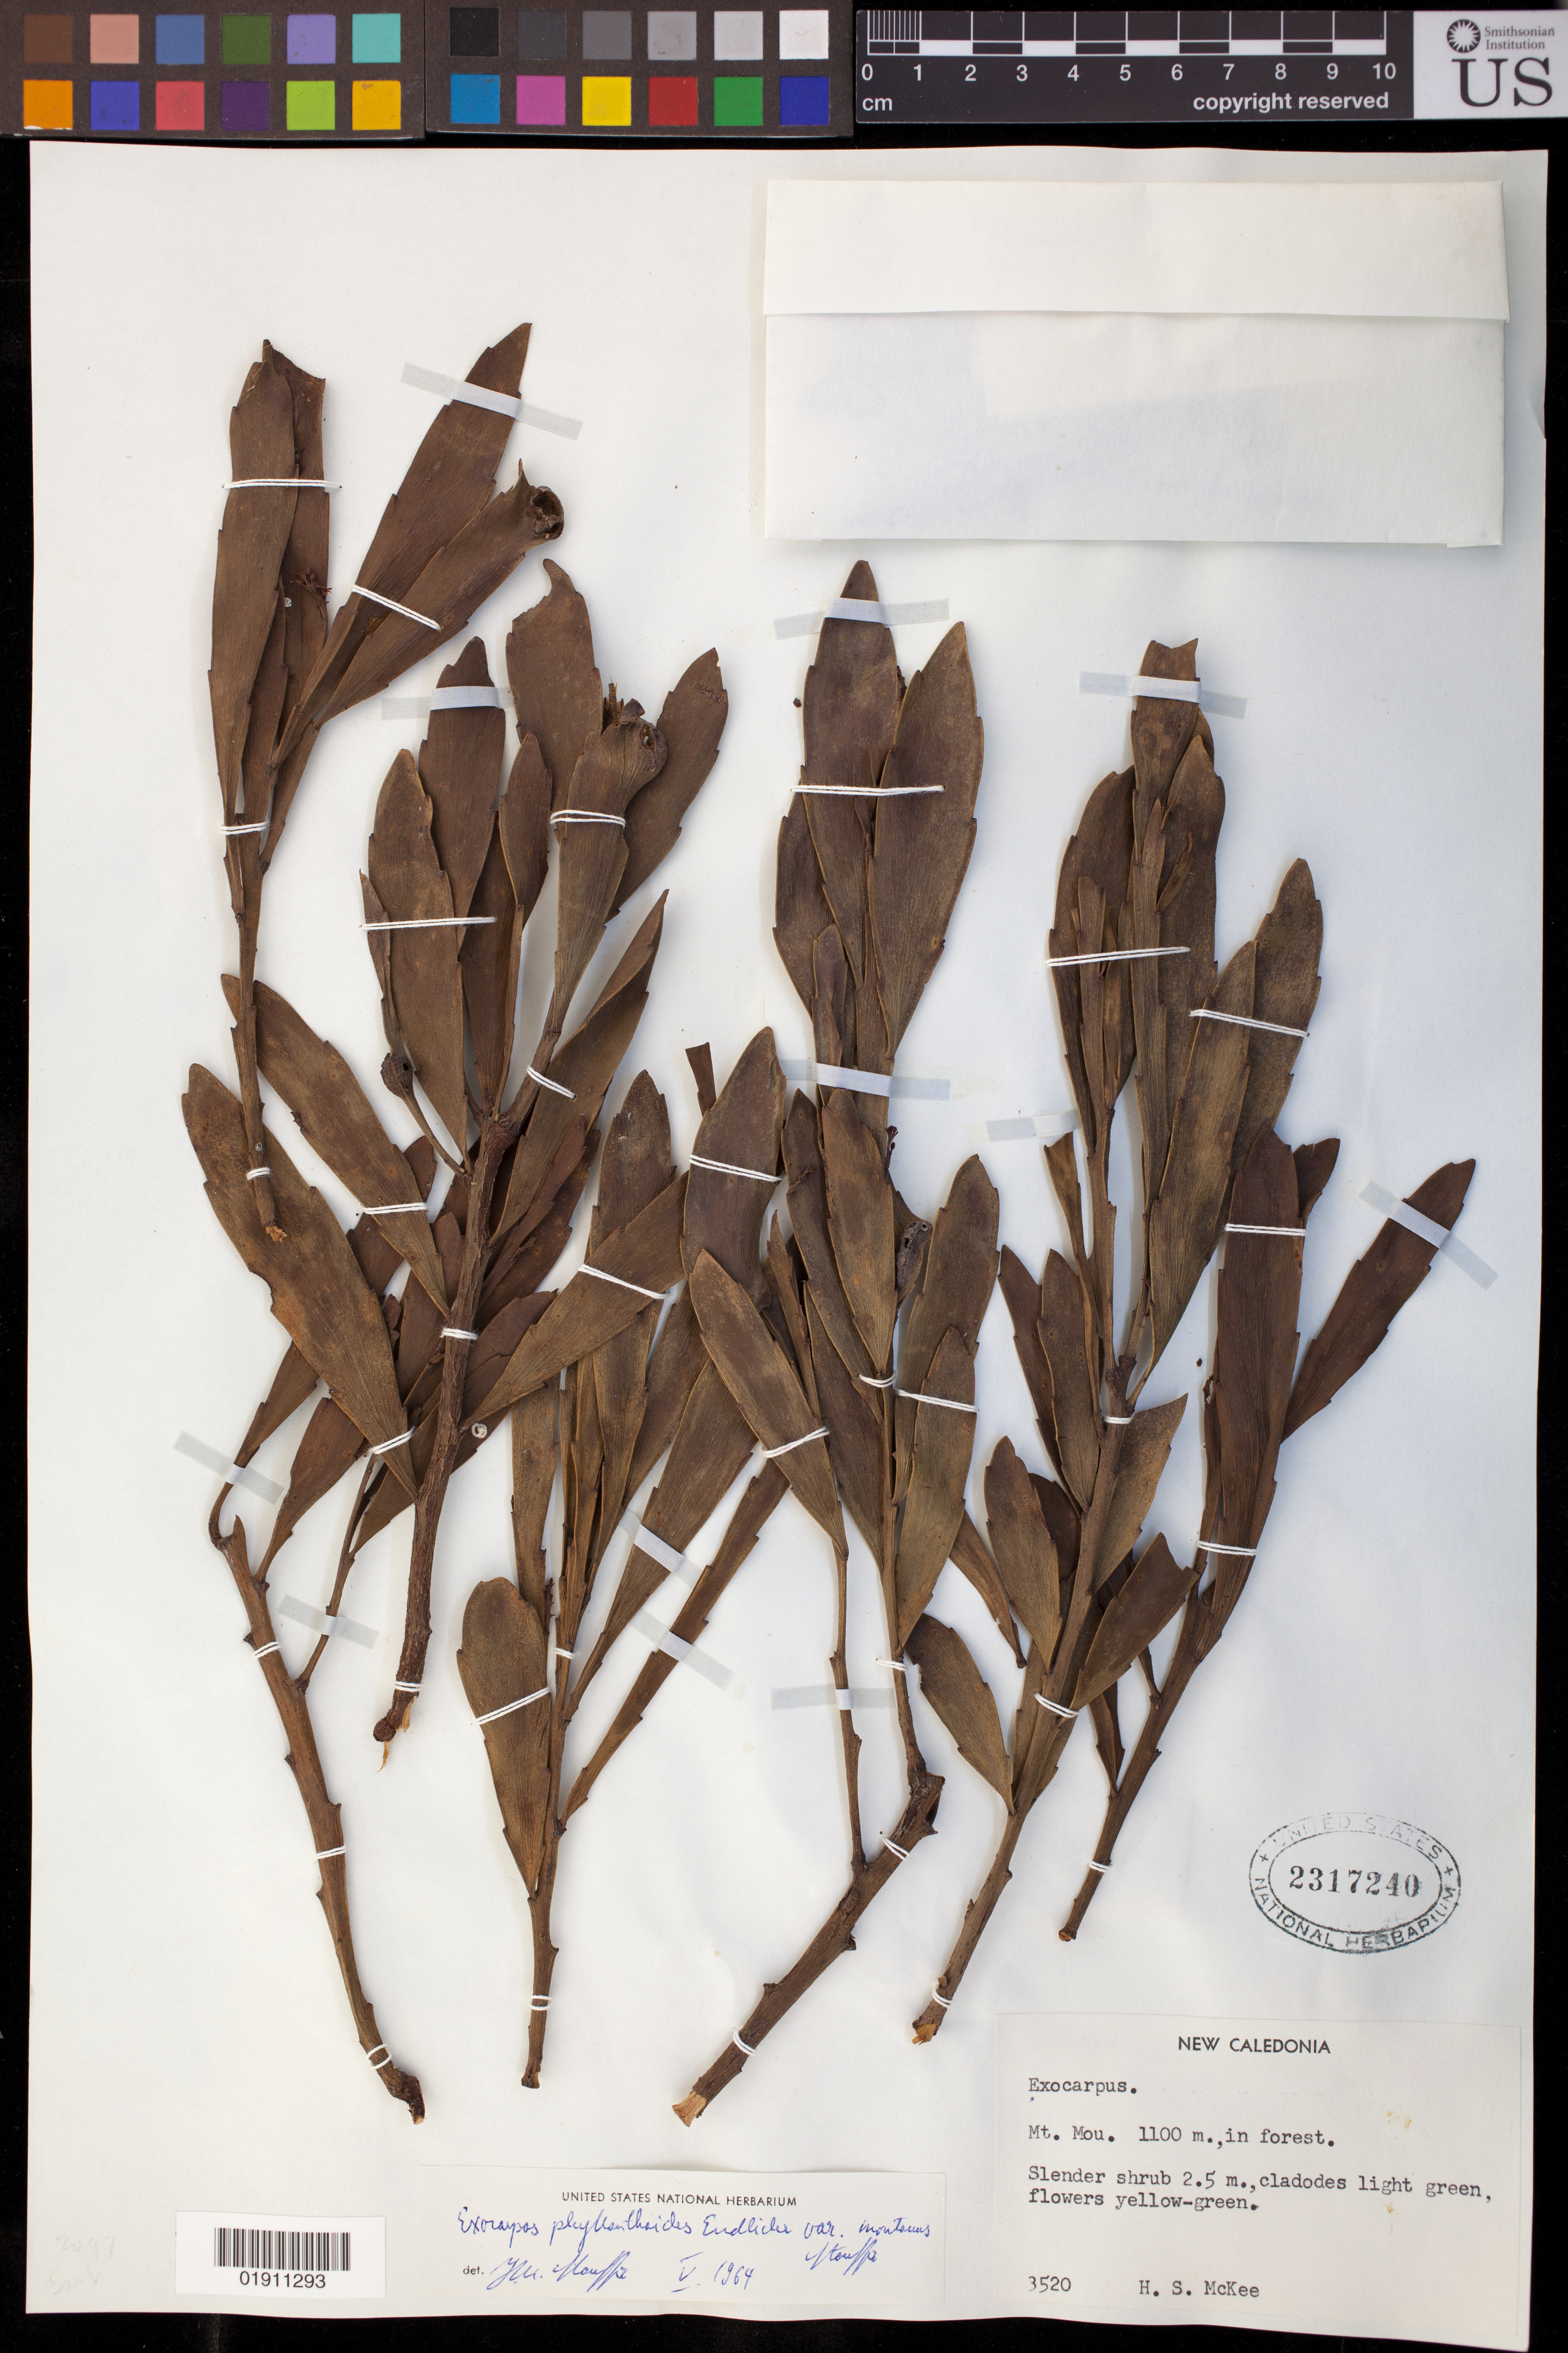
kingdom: Plantae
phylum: Tracheophyta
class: Magnoliopsida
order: Santalales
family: Santalaceae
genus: Exocarpos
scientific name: Exocarpos phyllanthoides var. brachystachys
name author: Stauffer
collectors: H. S. McKee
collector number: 3520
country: New Caledonia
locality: Mt. Mou.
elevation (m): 1100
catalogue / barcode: US 2317240